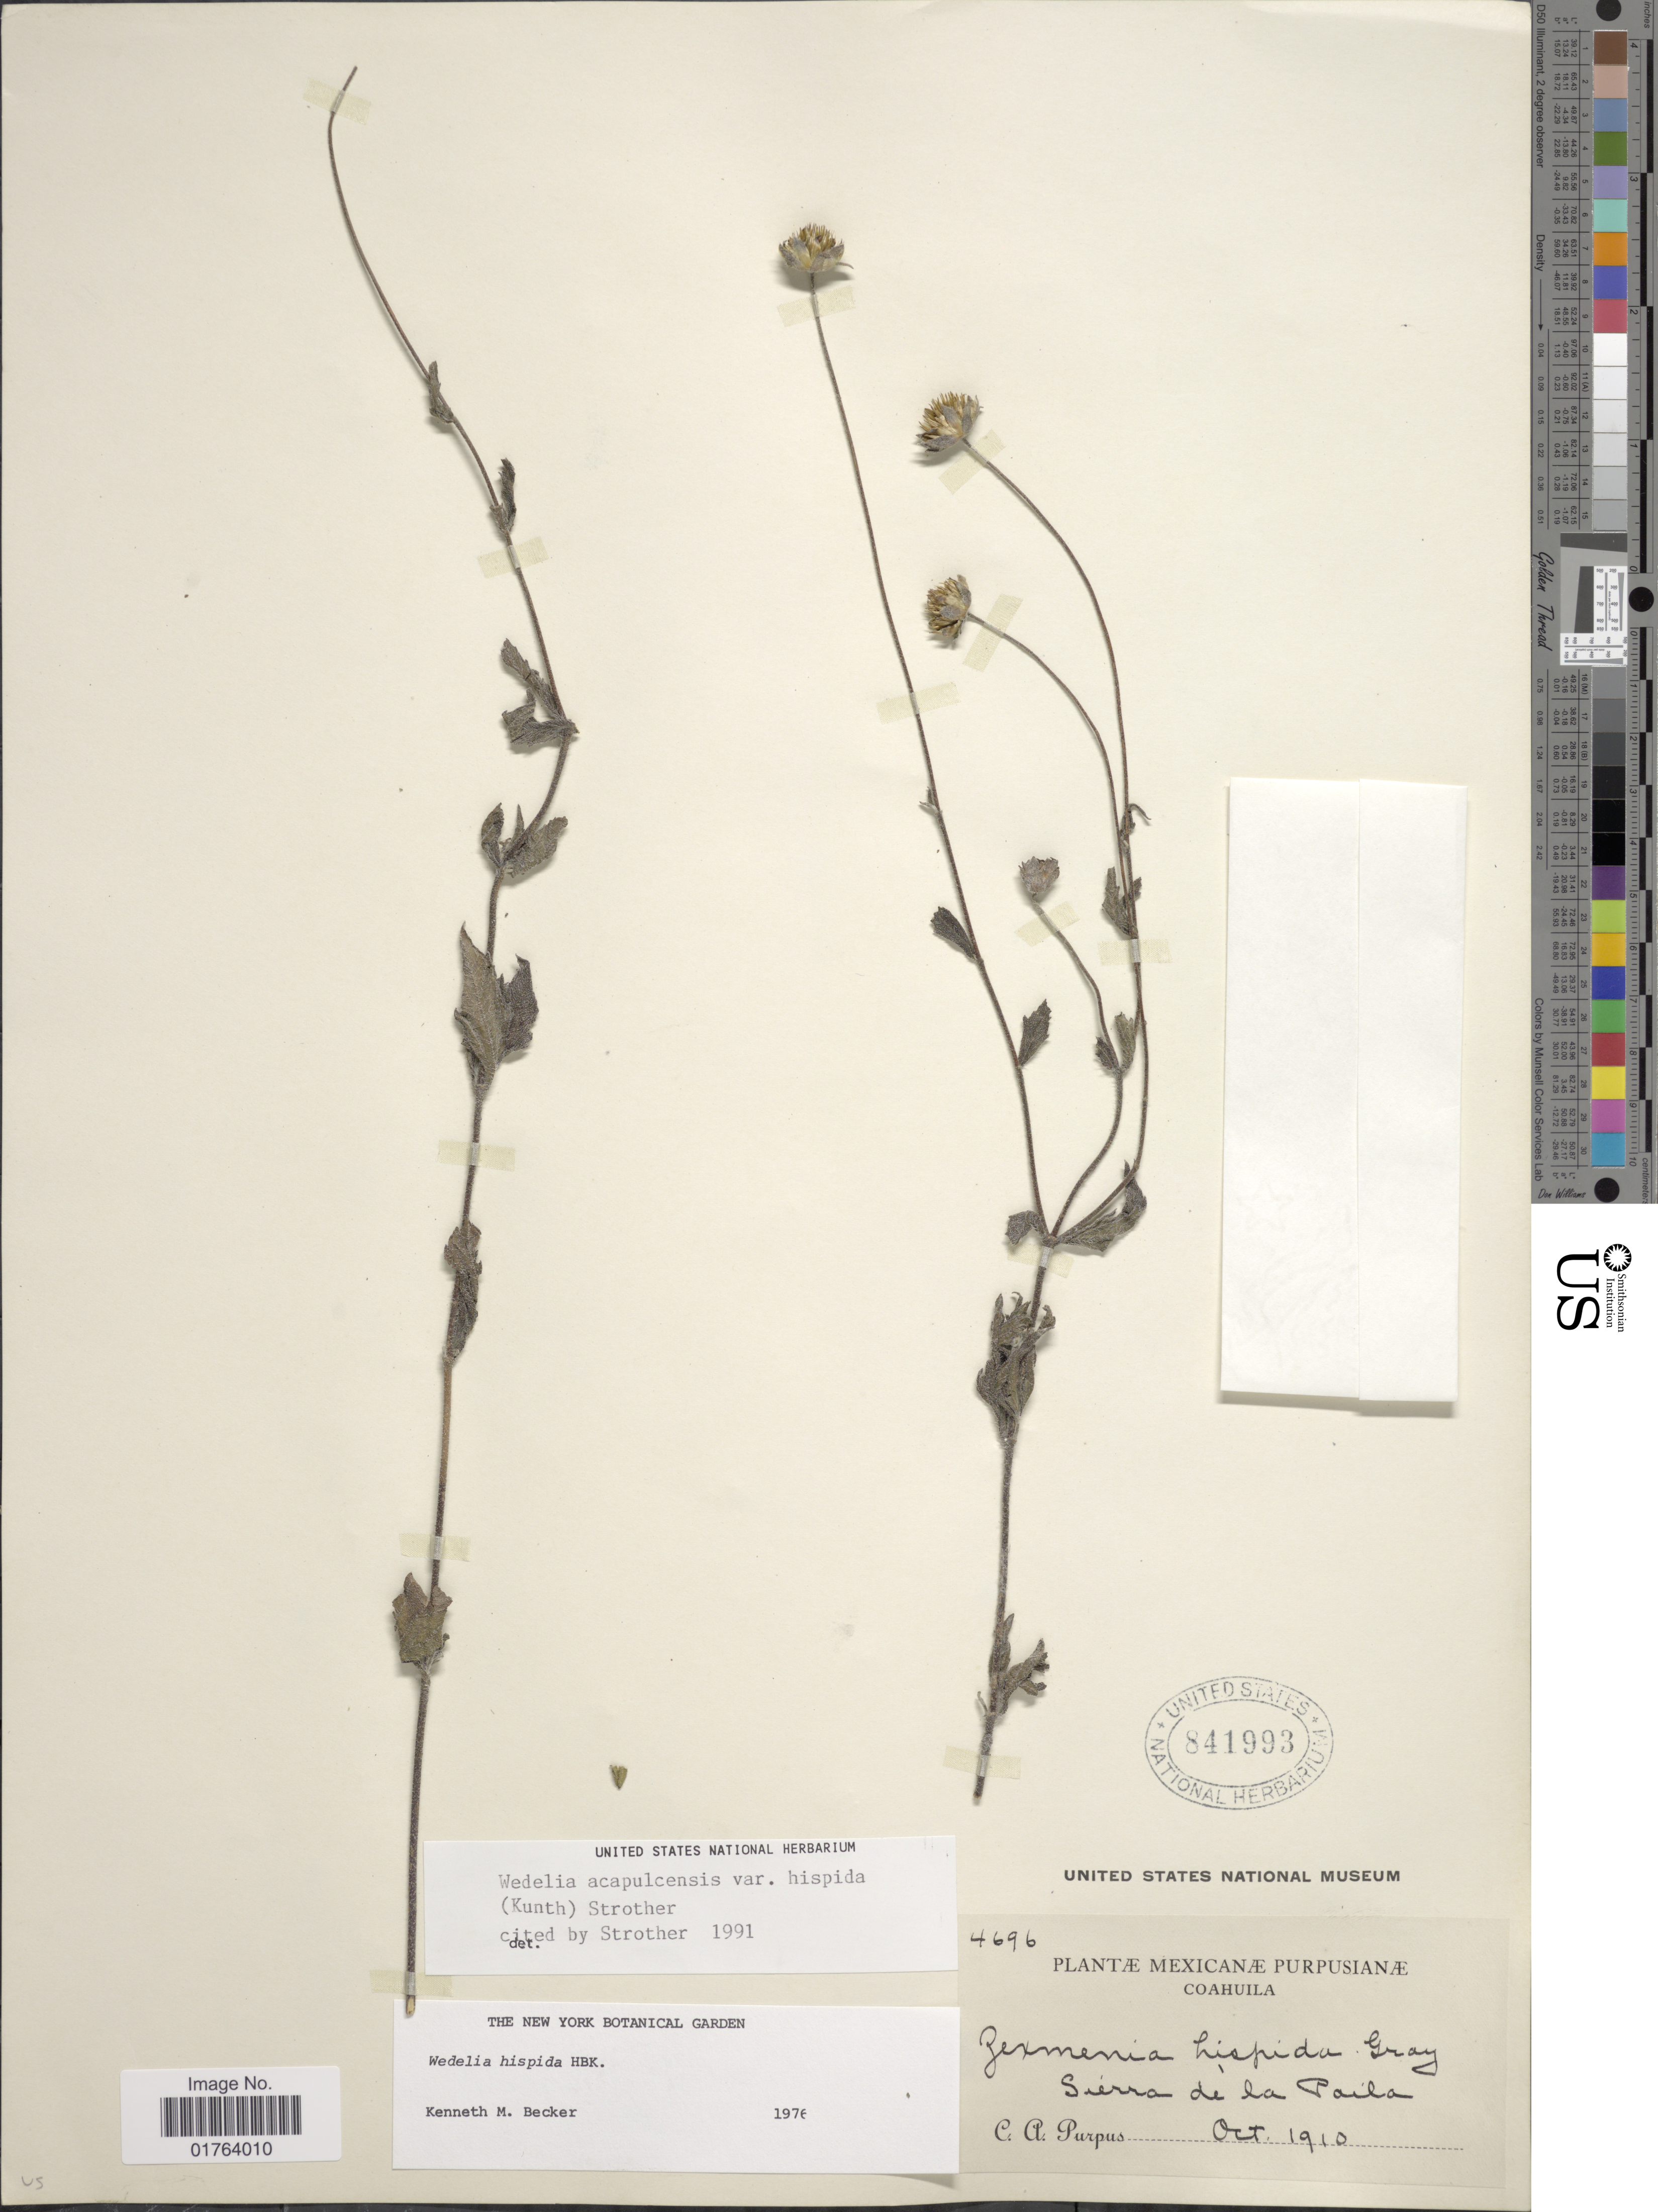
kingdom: Plantae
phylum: Tracheophyta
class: Magnoliopsida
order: Asterales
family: Asteraceae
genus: Wedelia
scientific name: Wedelia acapulcensis var. hispida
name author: (Kunth) Strother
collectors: C. A. Purpus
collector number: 4696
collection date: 1910-10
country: Mexico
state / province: Coahuila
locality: Sierra de la Paila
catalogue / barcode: US 841993